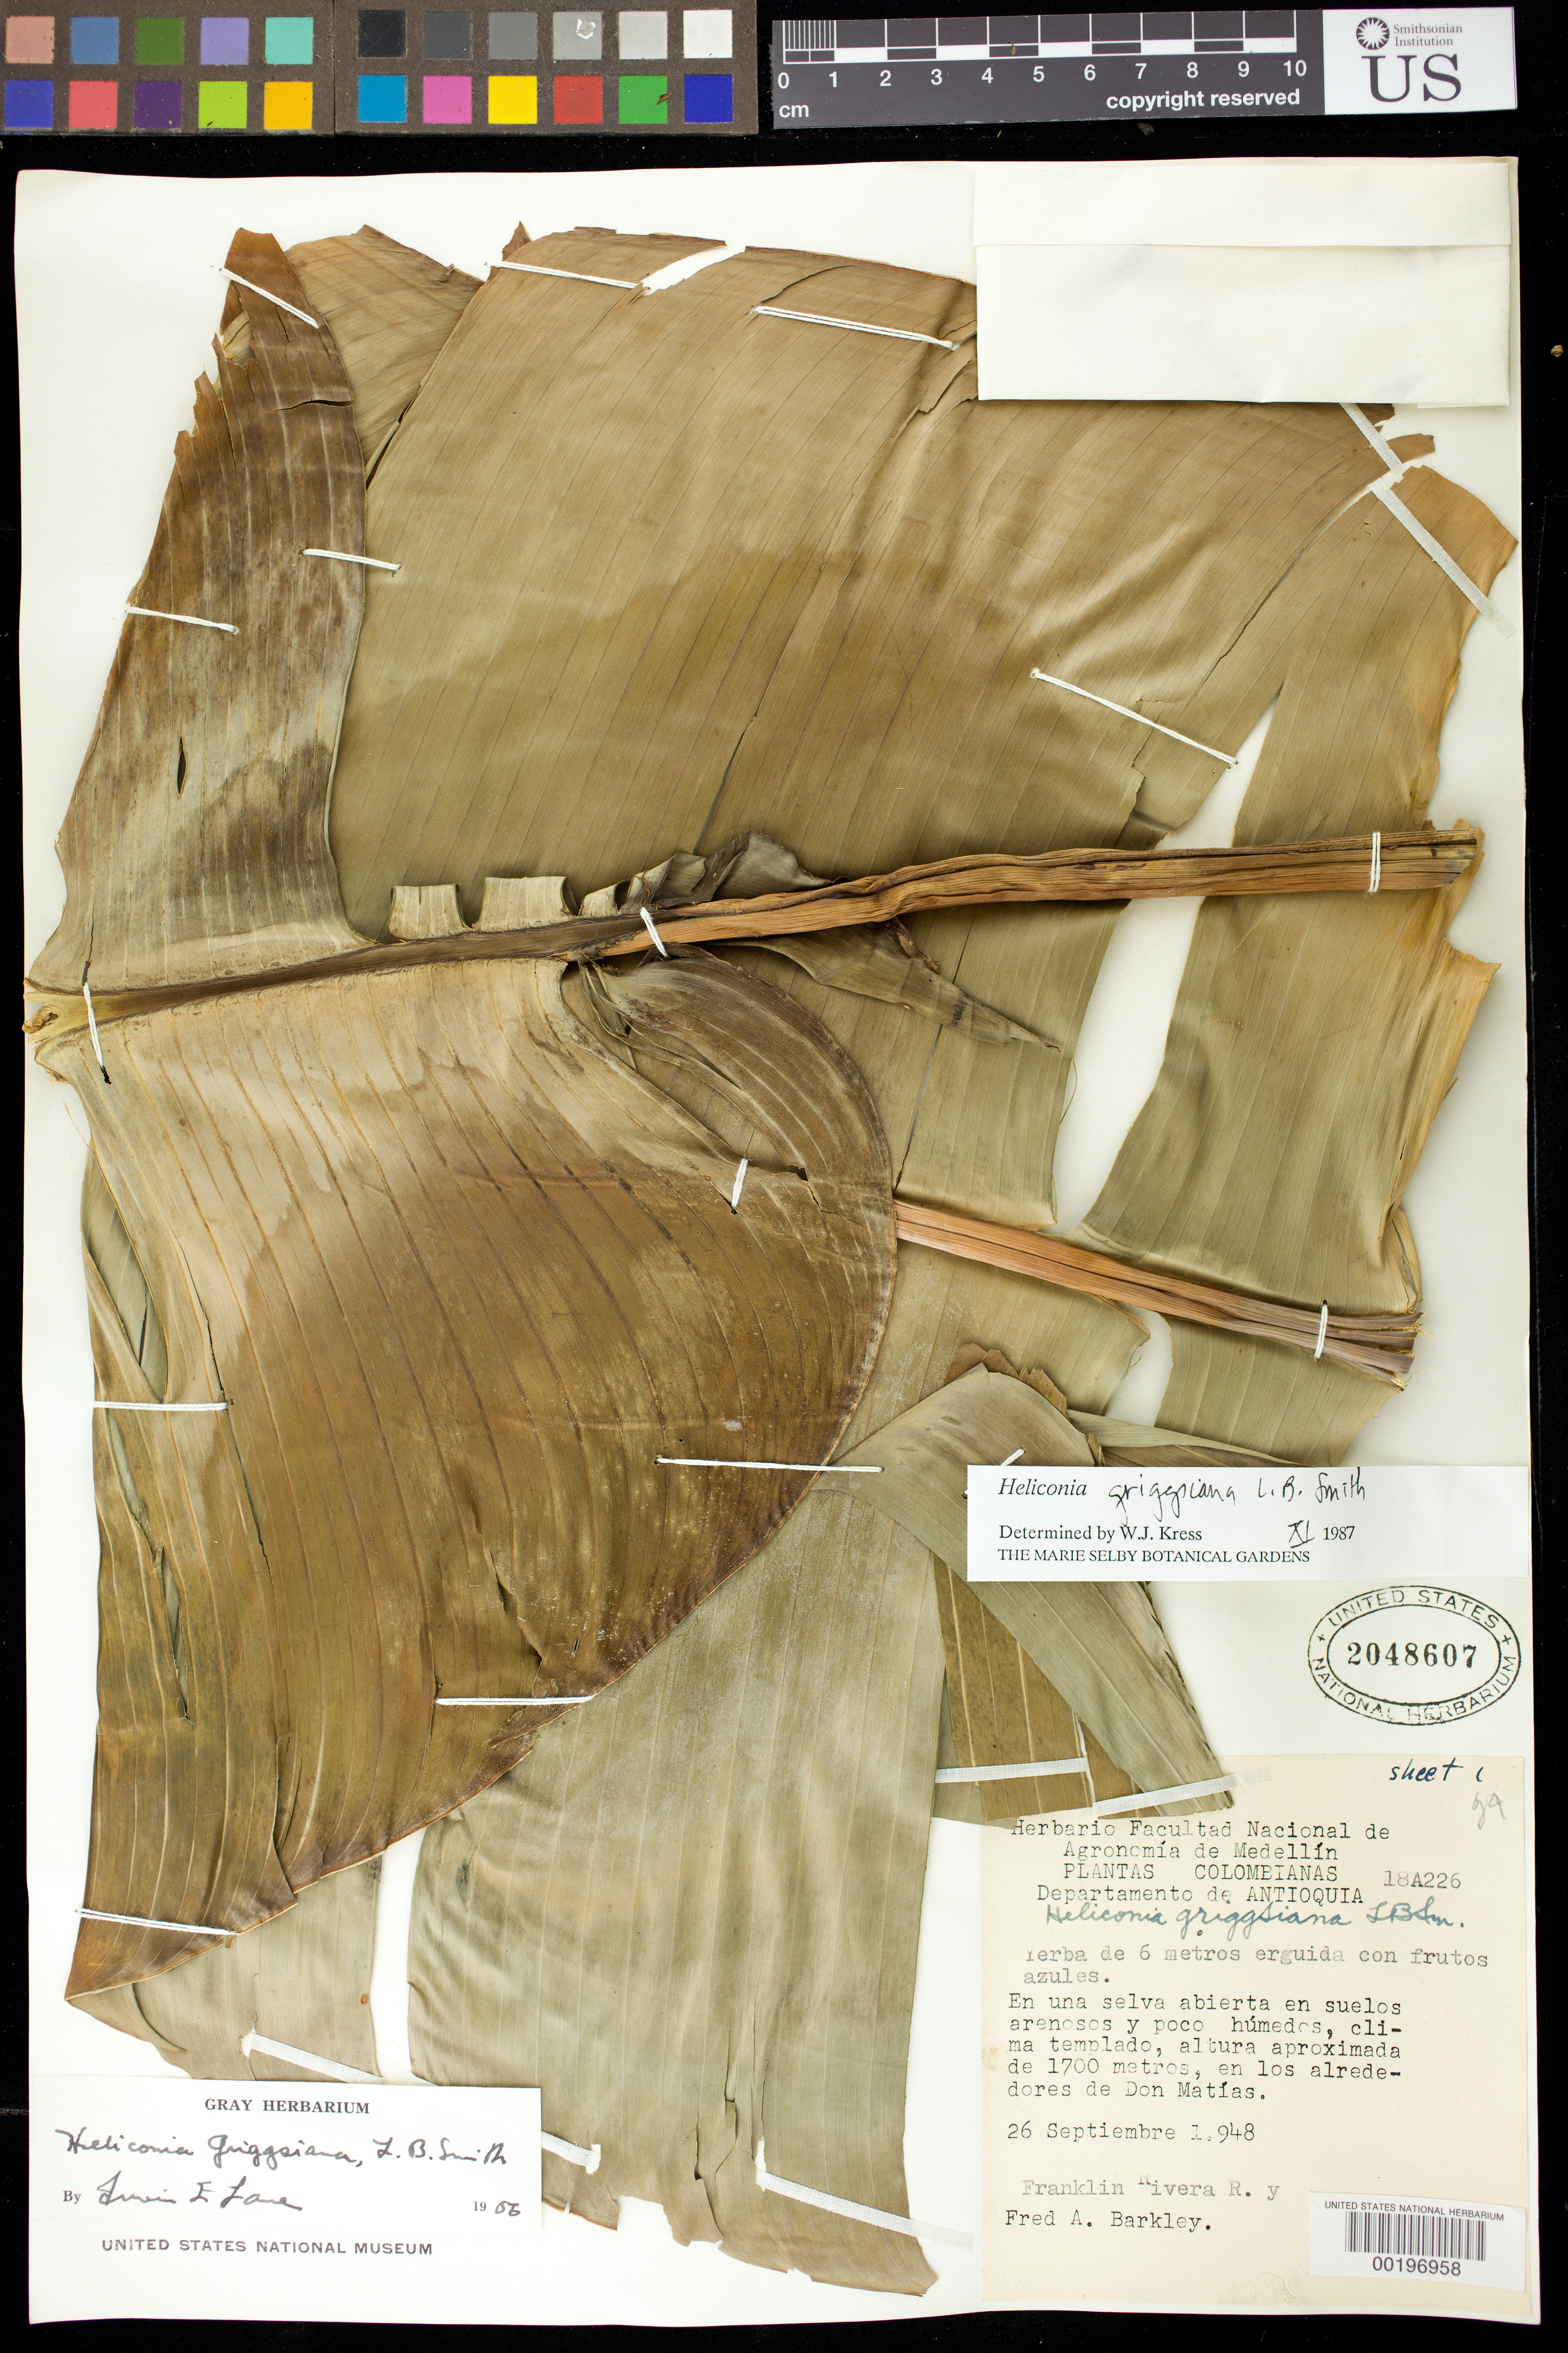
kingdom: Plantae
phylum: Tracheophyta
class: Liliopsida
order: Zingiberales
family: Heliconiaceae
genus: Heliconia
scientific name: Heliconia griggsiana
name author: L.B. Sm.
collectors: F. Rivera R. & F. A. Barkley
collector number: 18a226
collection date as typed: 26 Sep 1948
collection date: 1948-09-26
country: Colombia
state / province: Antioquia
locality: Environs of Don Matias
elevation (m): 1700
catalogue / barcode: US 2048607